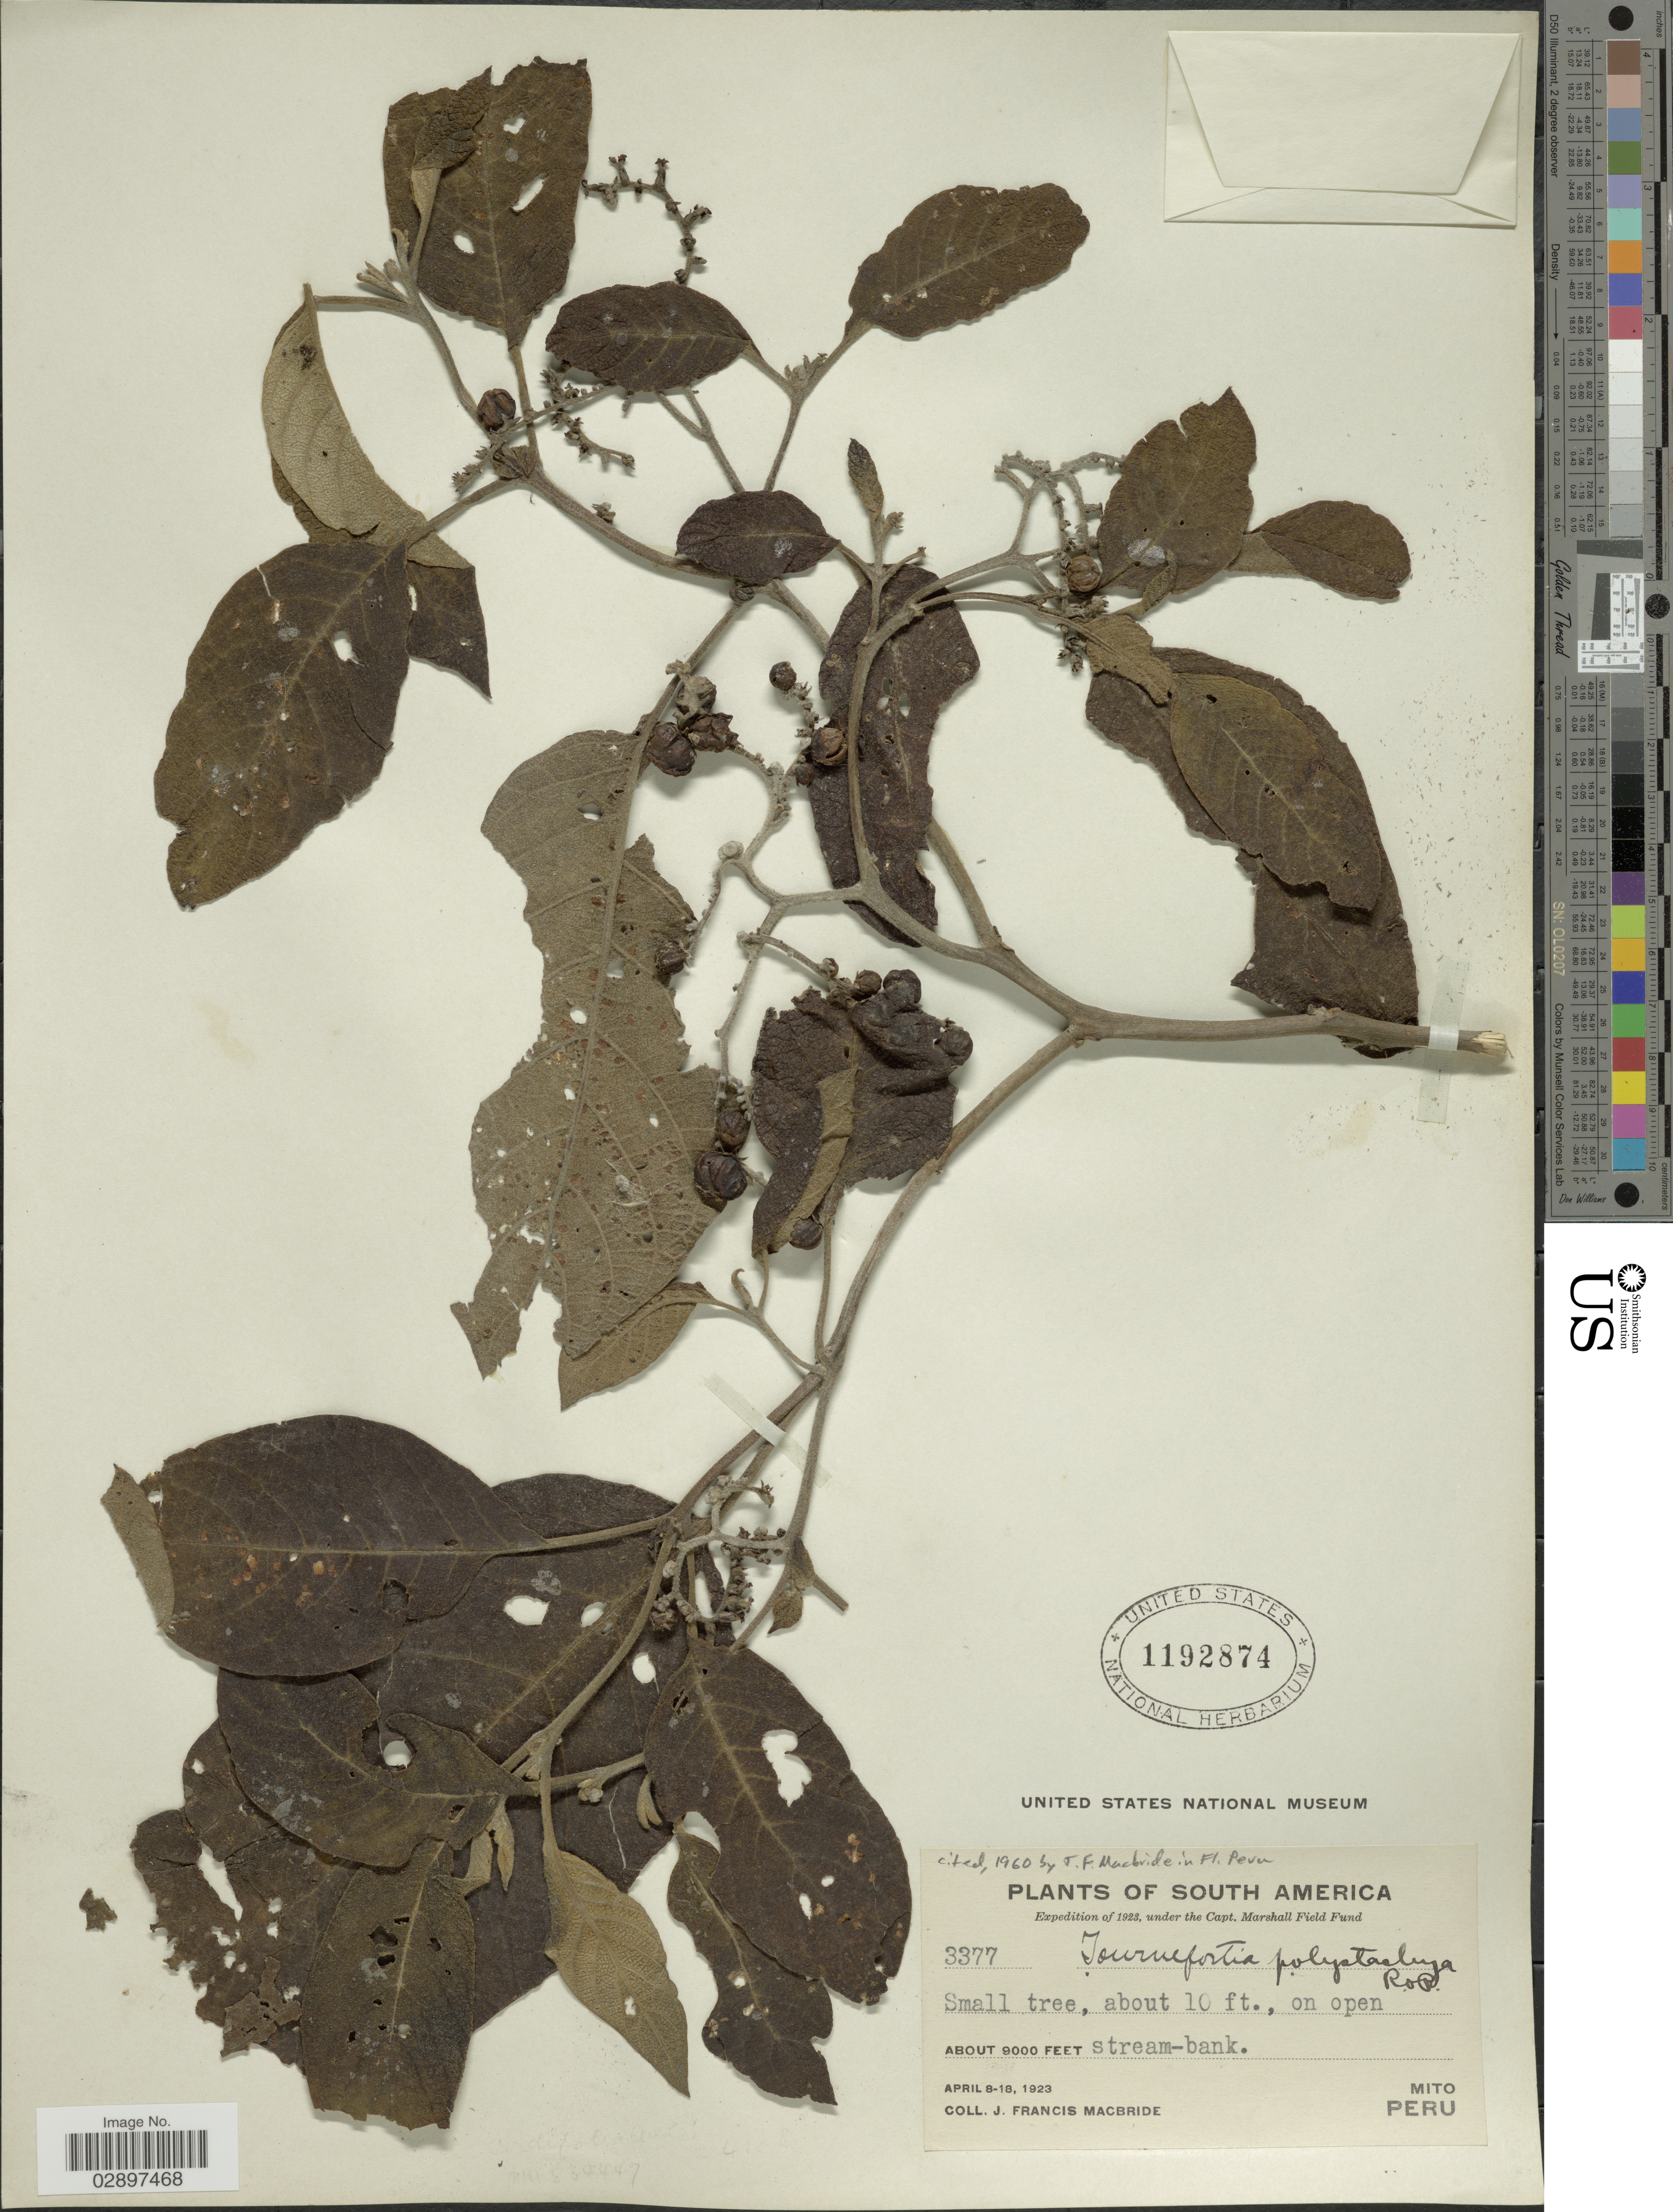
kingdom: Plantae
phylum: Tracheophyta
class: Magnoliopsida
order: Boraginales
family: Heliotropiaceae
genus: Tournefortia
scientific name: Tournefortia polystachya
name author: Ruiz & Pav.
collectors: J. F. Macbride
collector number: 3377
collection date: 1923-04-08/1923-04-18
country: Peru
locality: Mito.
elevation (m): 2743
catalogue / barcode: US 1192874